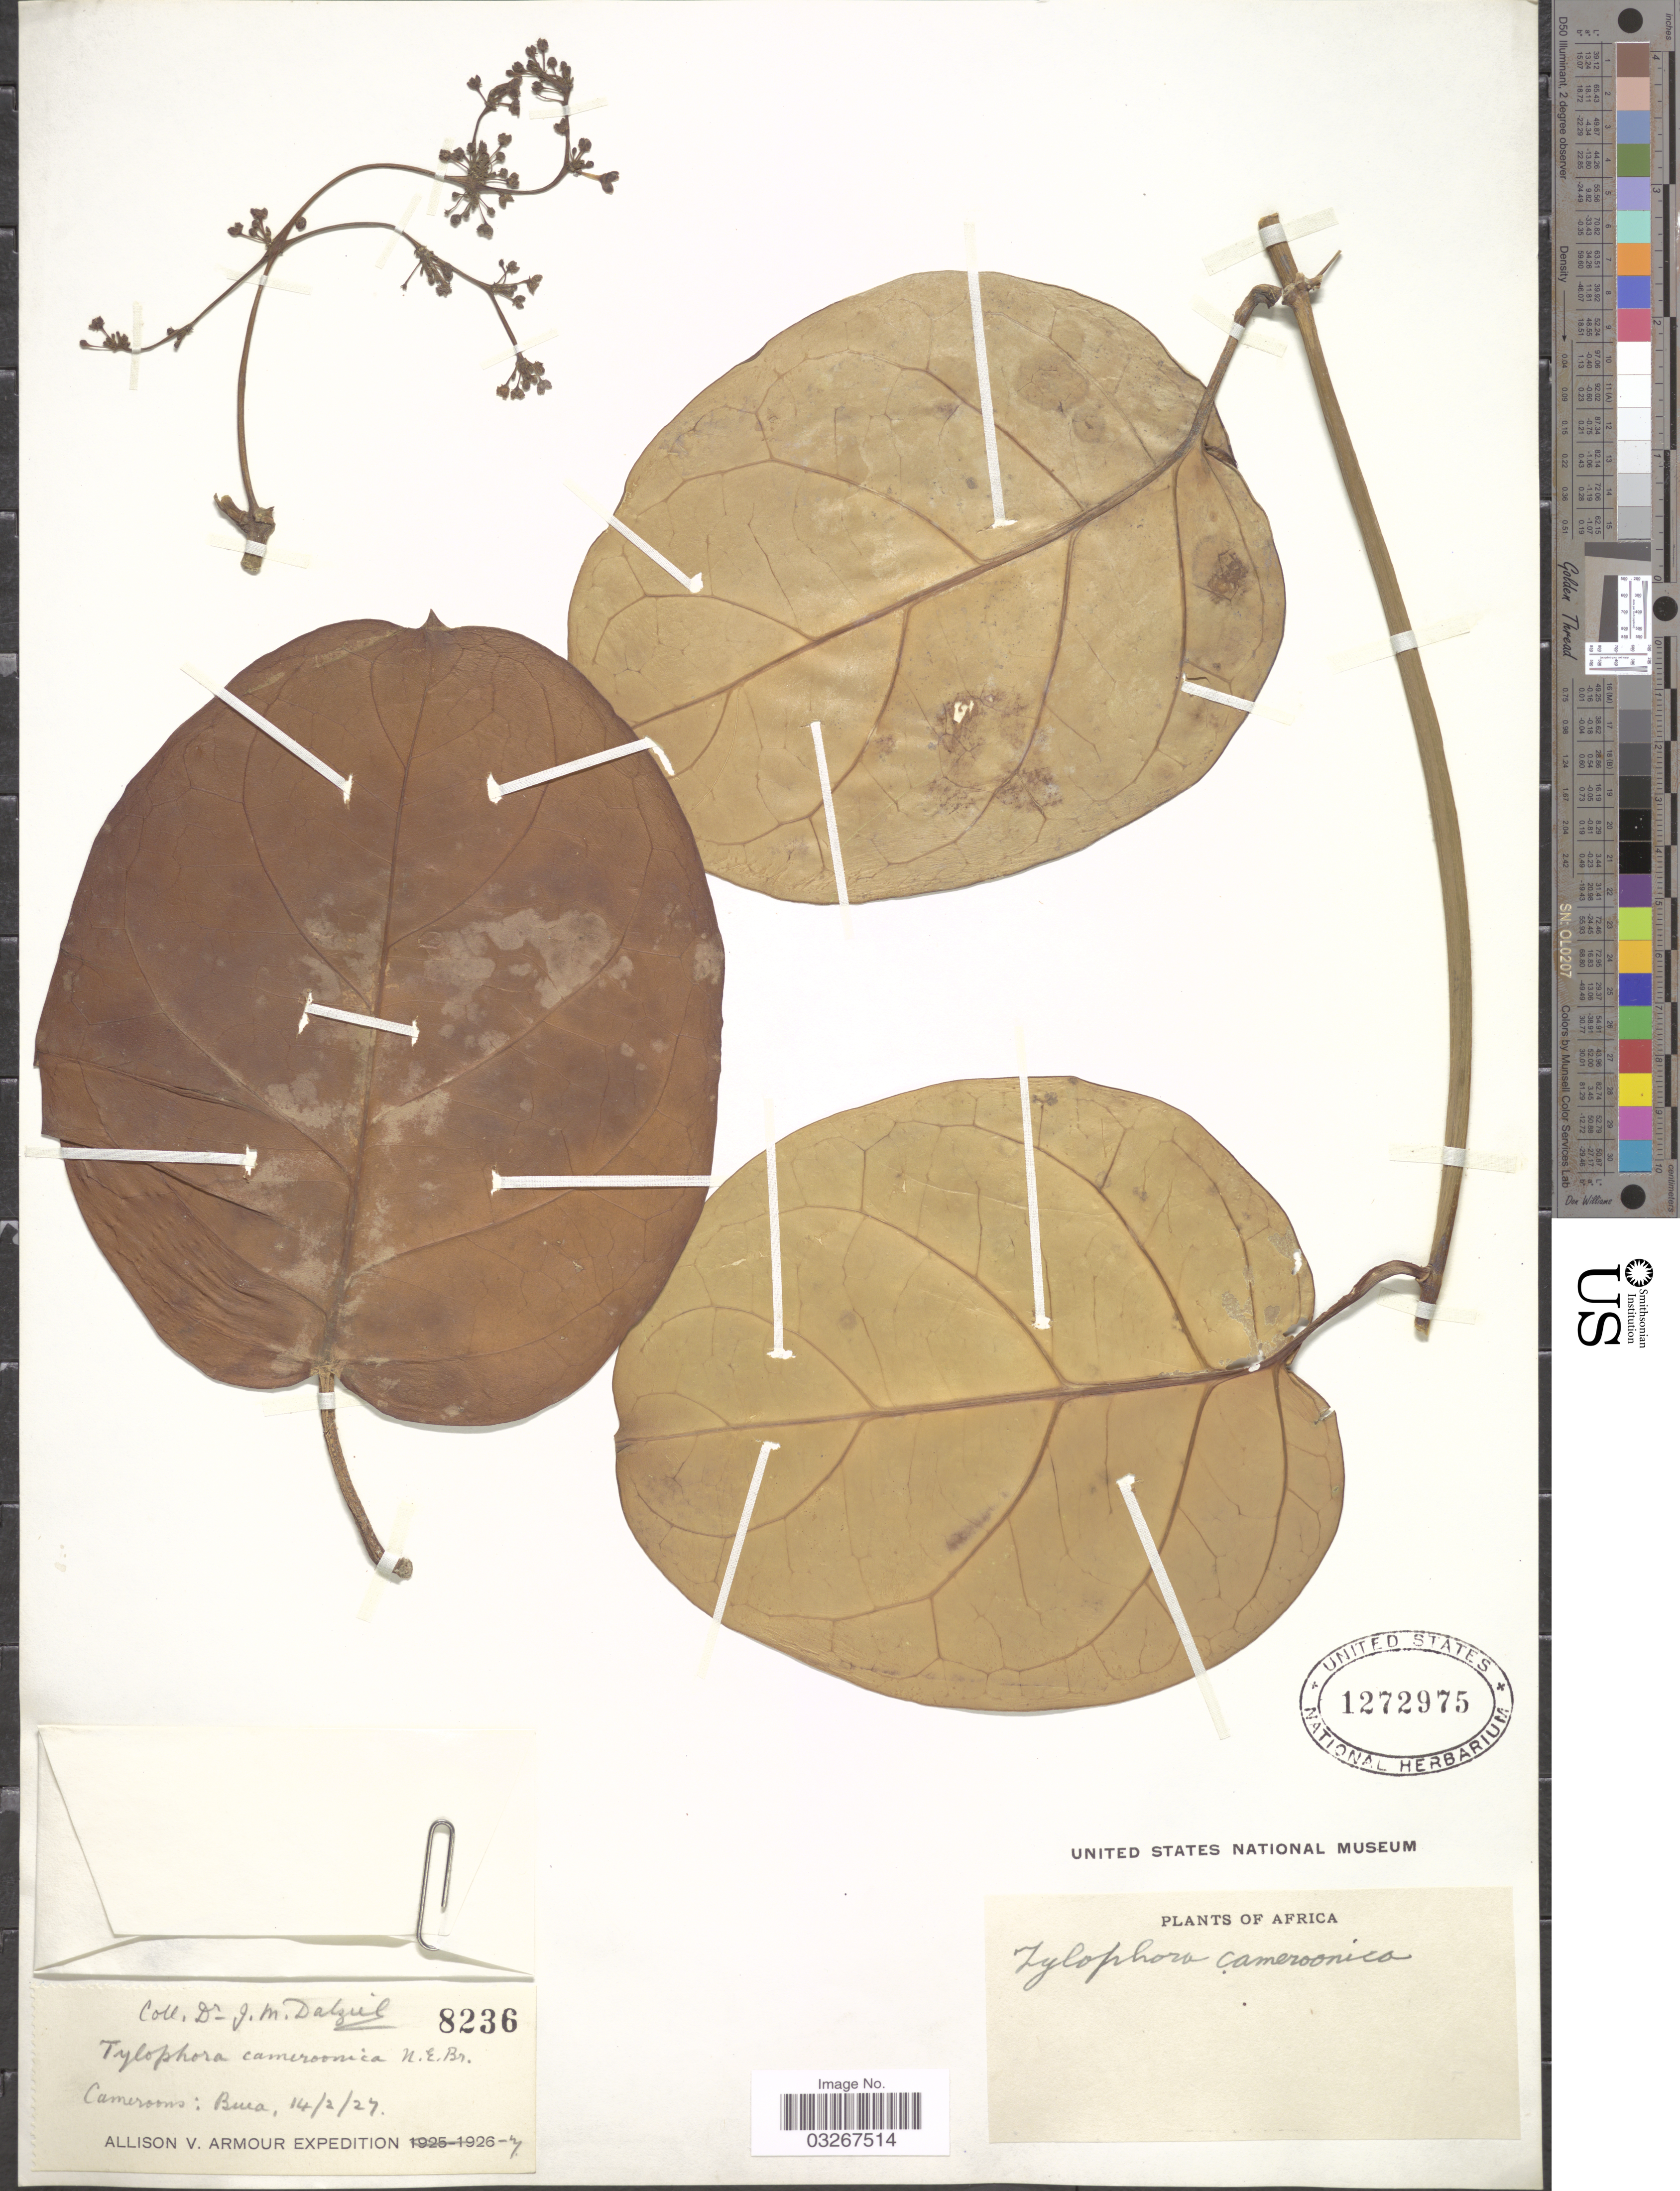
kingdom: Plantae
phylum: Tracheophyta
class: Magnoliopsida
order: Gentianales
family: Apocynaceae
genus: Tylophora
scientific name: Tylophora cameroonica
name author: N.E. Br.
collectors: J. Dalziel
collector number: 8236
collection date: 1927-02-14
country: Cameroon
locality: Buea.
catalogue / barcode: US 1272975